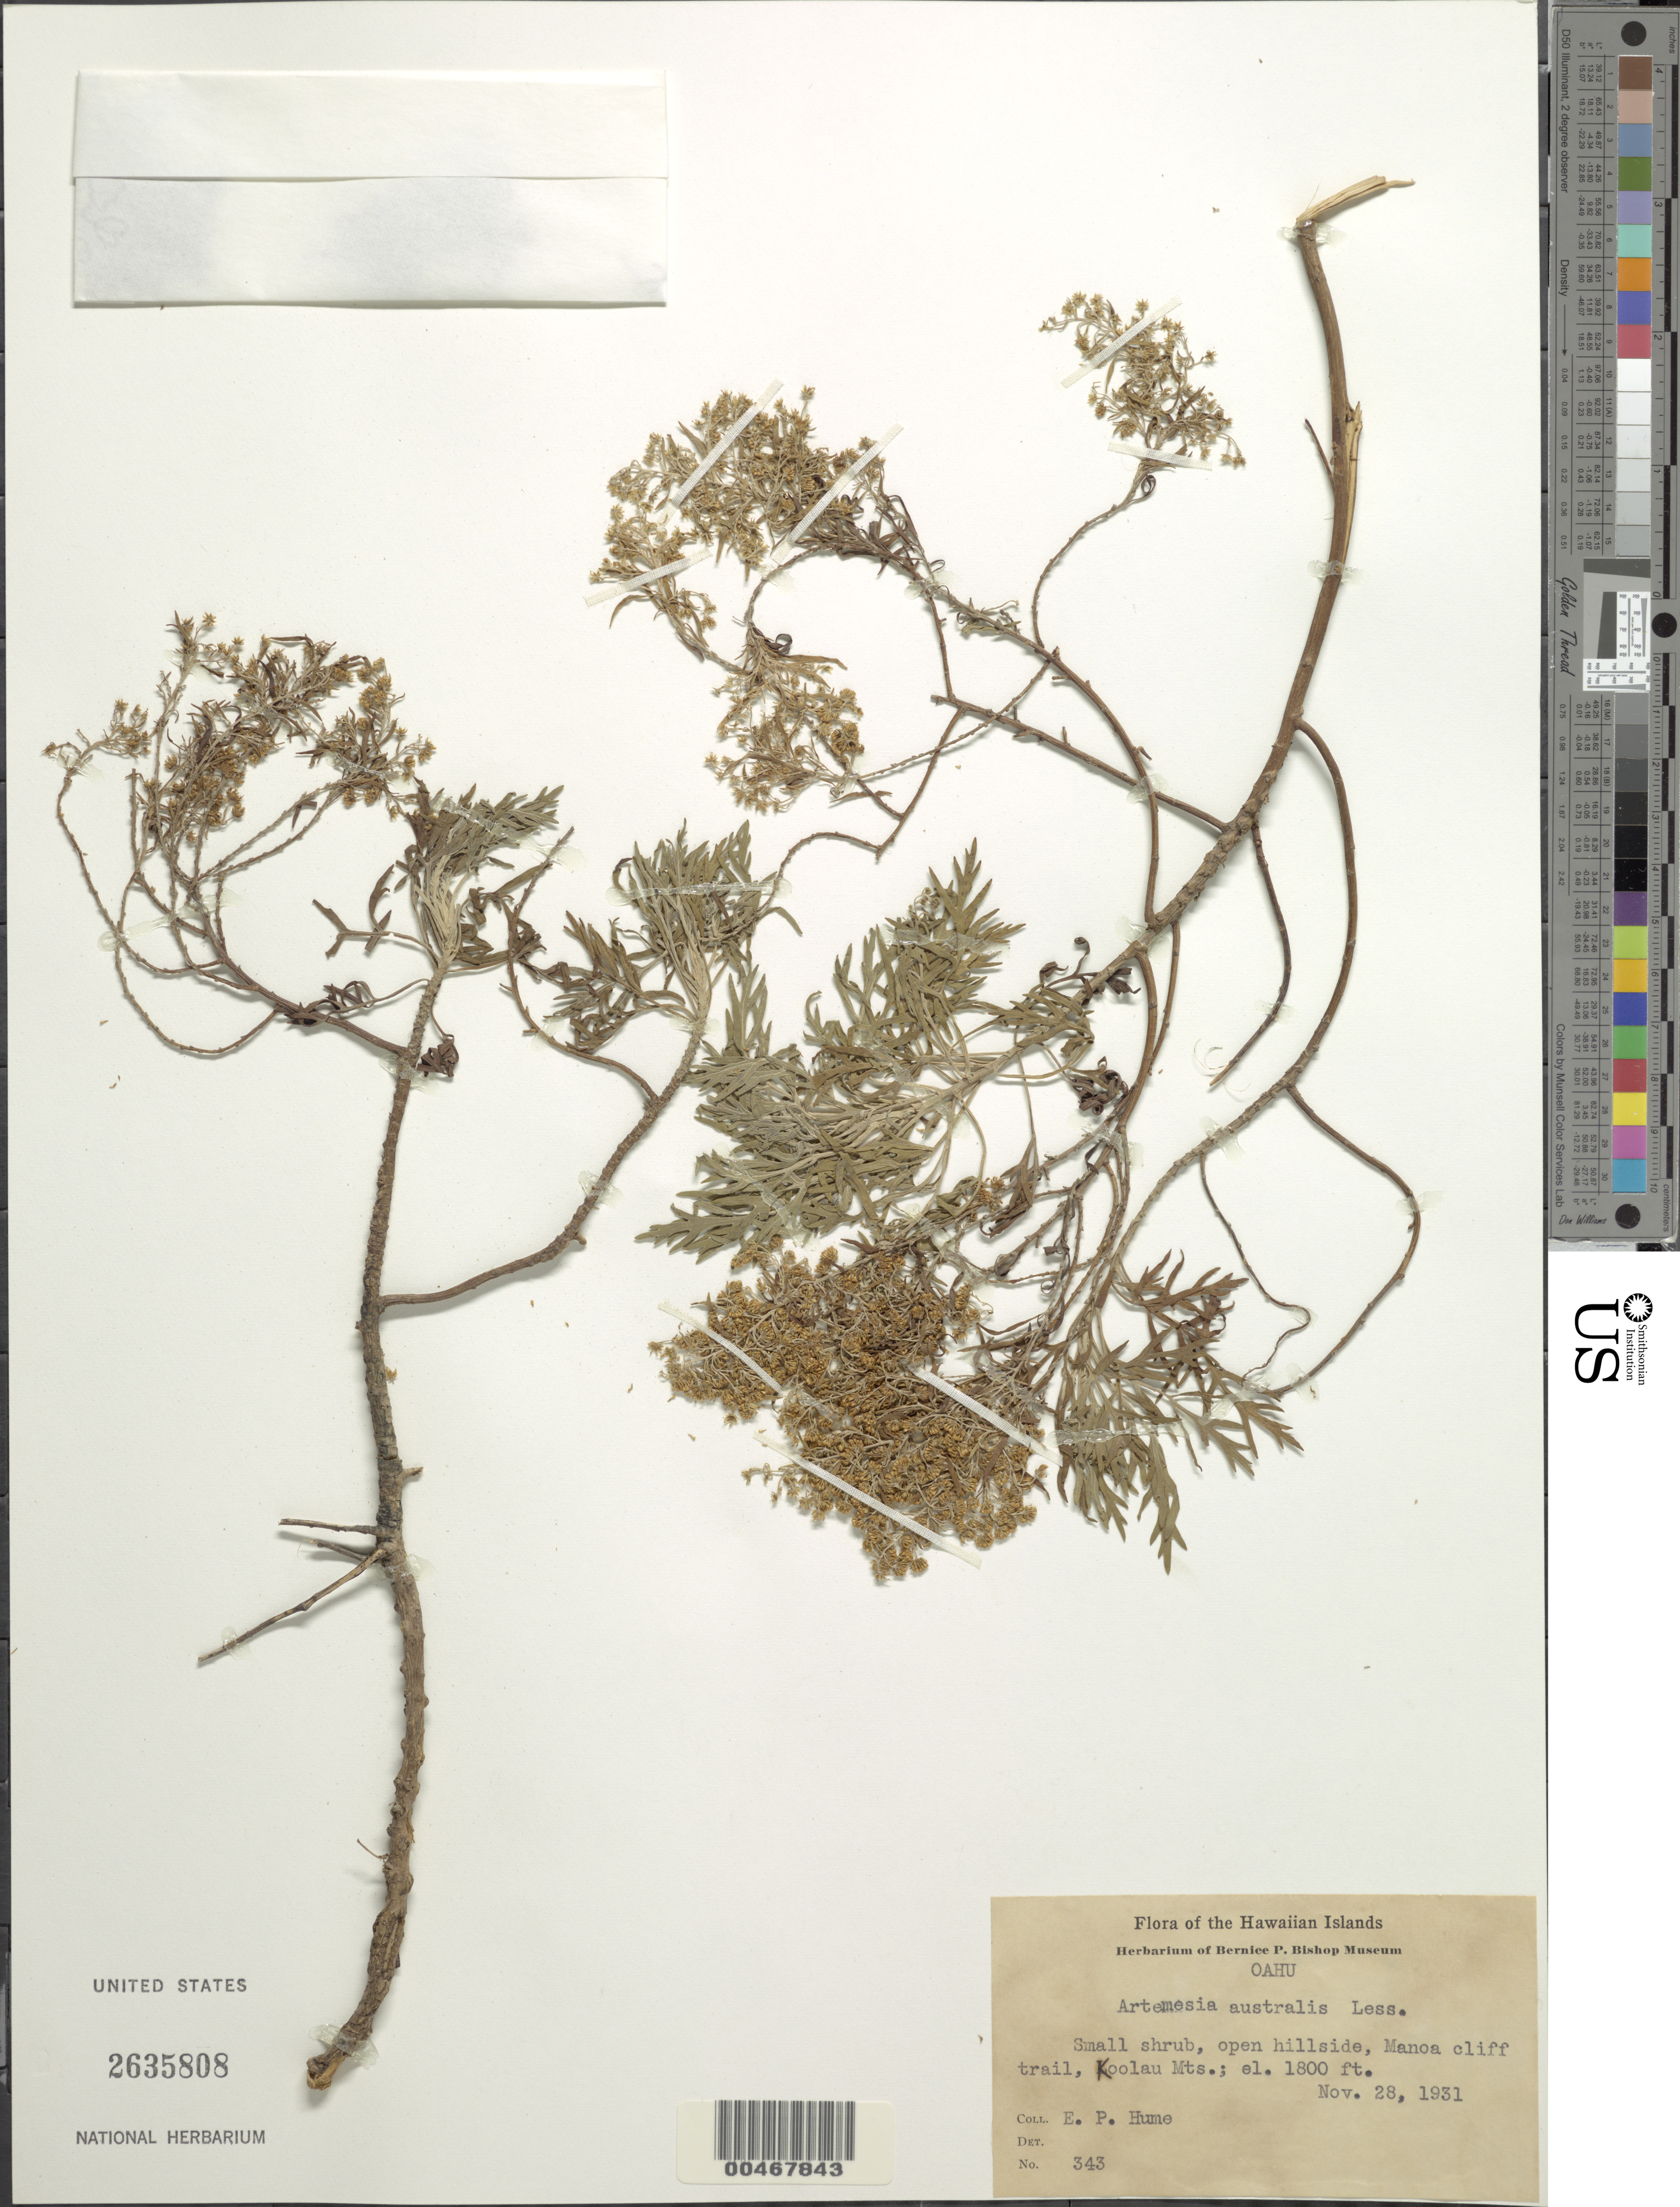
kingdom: Plantae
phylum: Tracheophyta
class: Magnoliopsida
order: Asterales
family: Asteraceae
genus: Artemisia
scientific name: Artemisia australis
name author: Less.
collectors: E. Hume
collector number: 343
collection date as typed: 28 Nov 1931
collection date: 1931-11-28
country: United States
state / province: Hawaii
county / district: Honolulu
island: Oahu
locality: Manoa cliff trail, Koolau Mts.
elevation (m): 549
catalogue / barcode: US 2635808